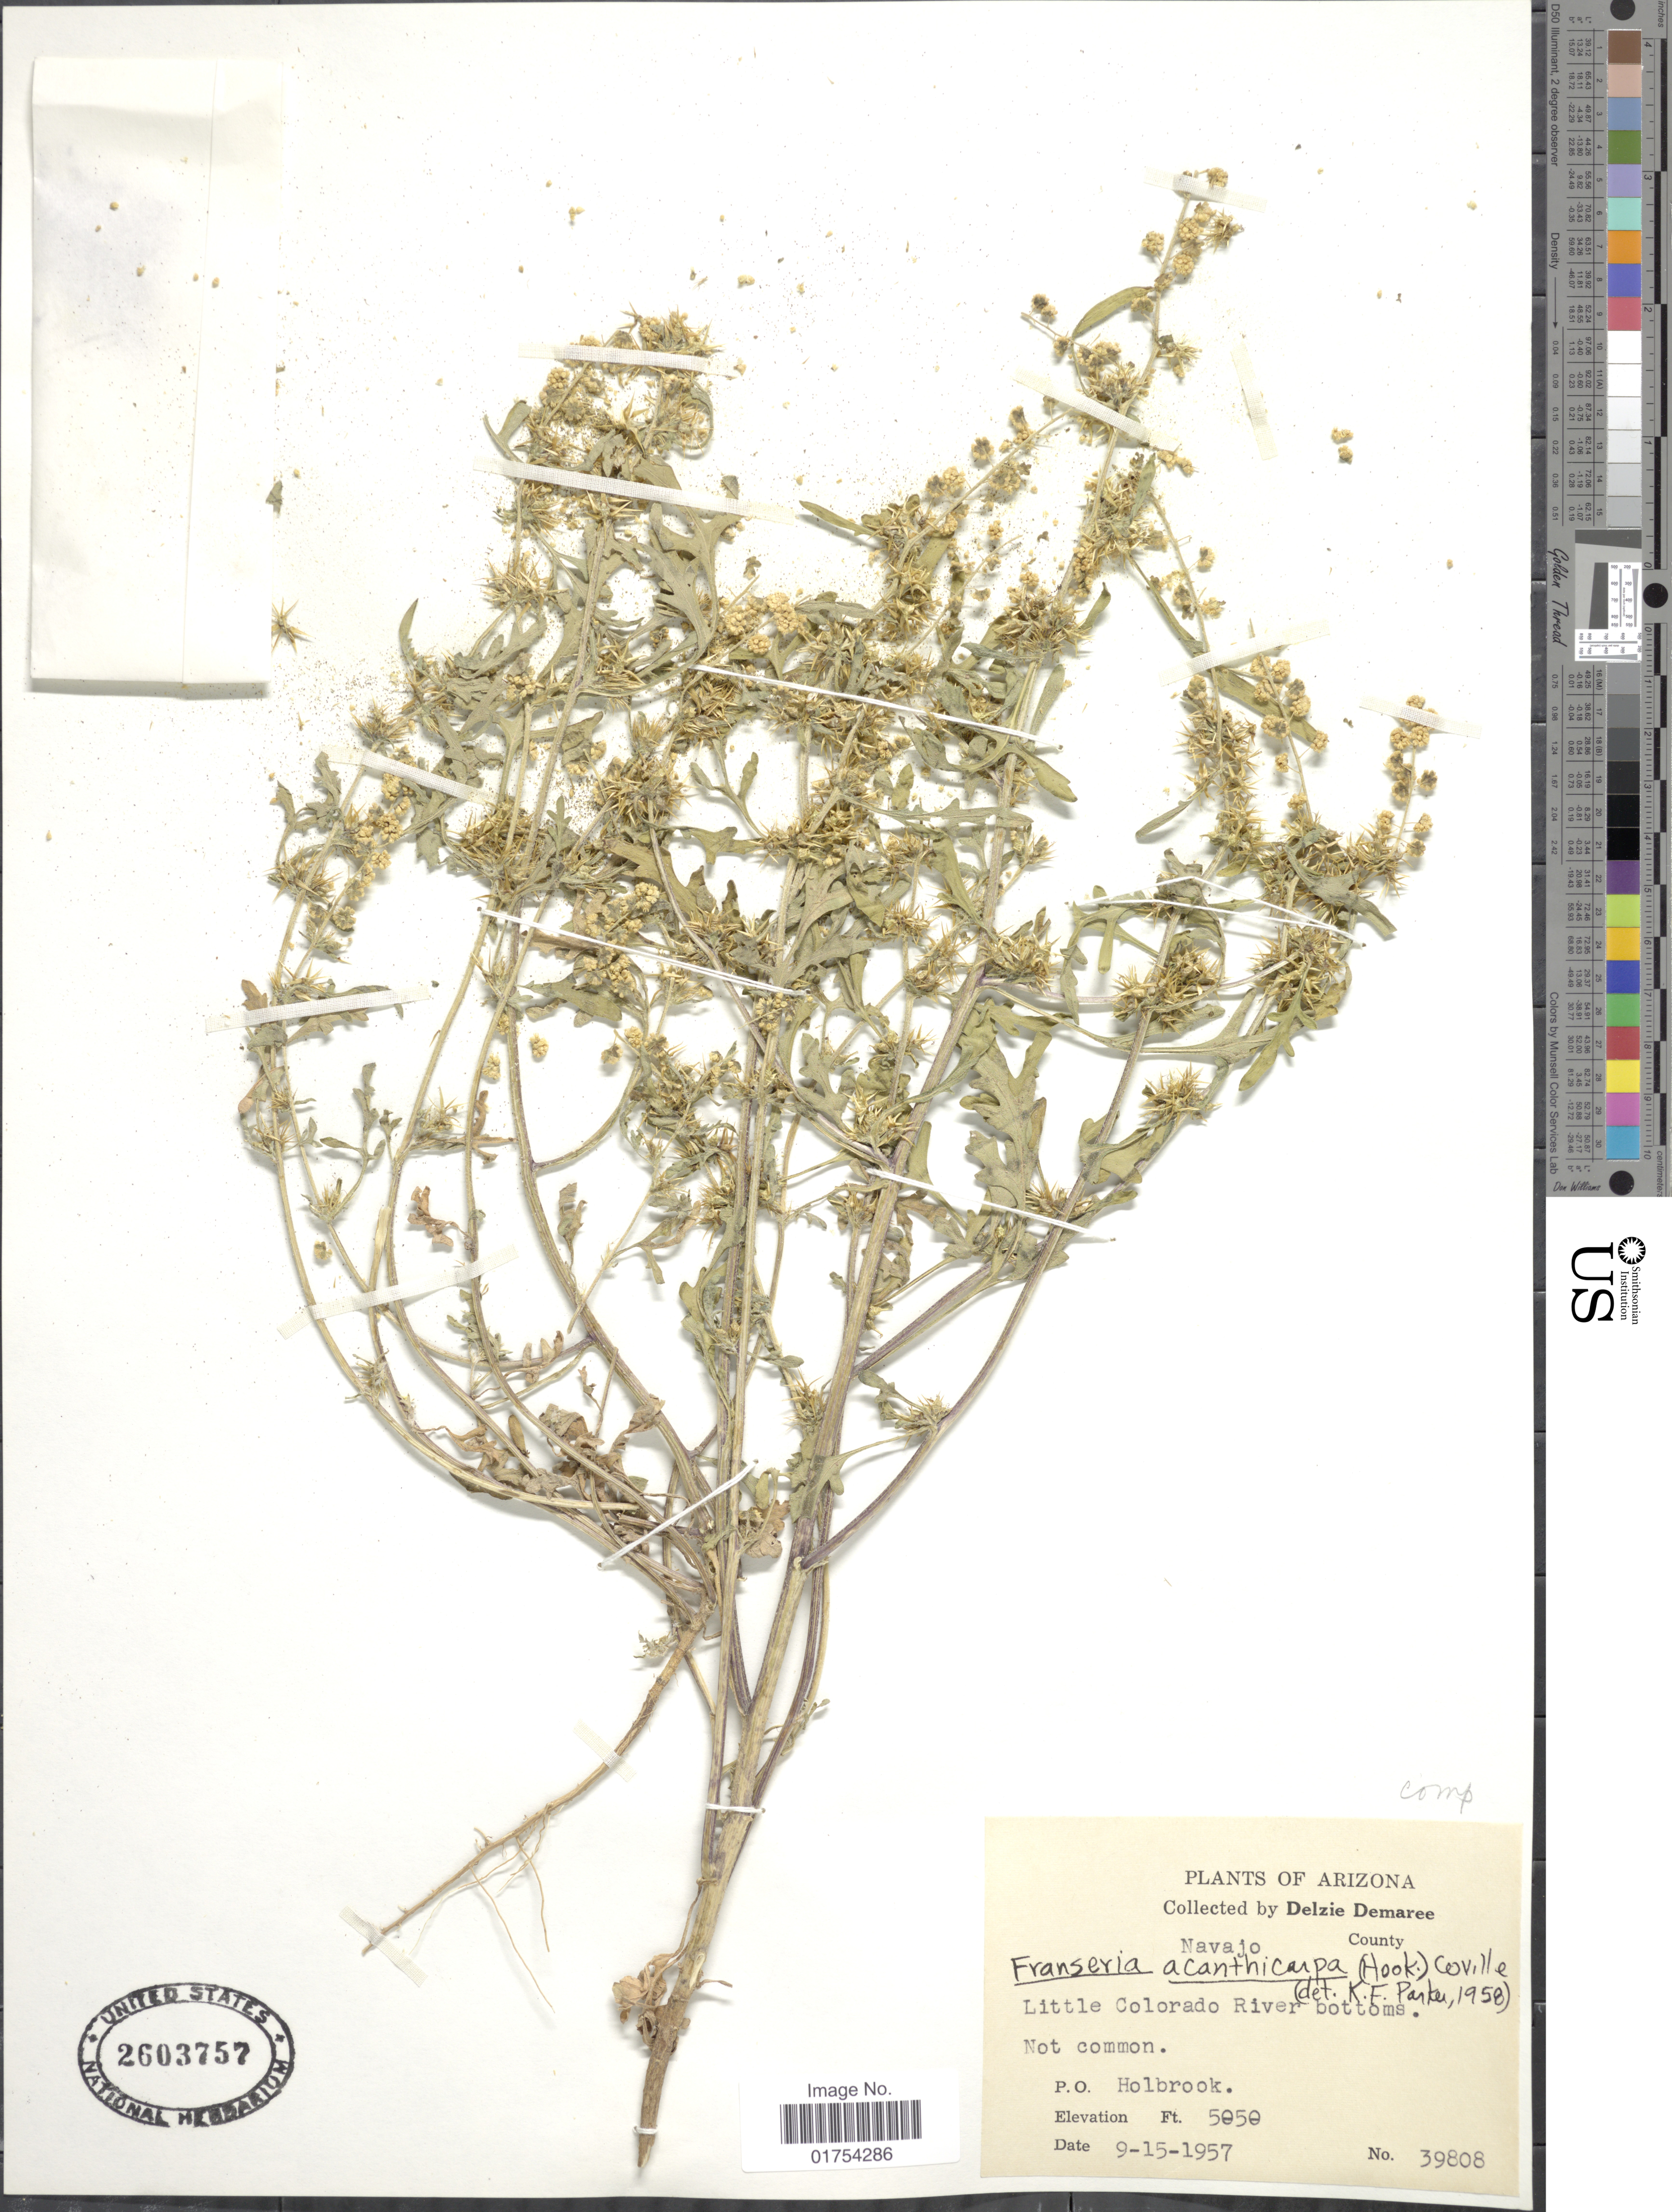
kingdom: Plantae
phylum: Tracheophyta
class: Magnoliopsida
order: Asterales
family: Asteraceae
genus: Franseria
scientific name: Franseria acanthicarpa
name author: Coville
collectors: D. Demaree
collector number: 39808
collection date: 1957-09-15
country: United States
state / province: Arizona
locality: Navajo County, Little Colorado River bottoms. Holbrook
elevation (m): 1539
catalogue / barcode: US 2603757